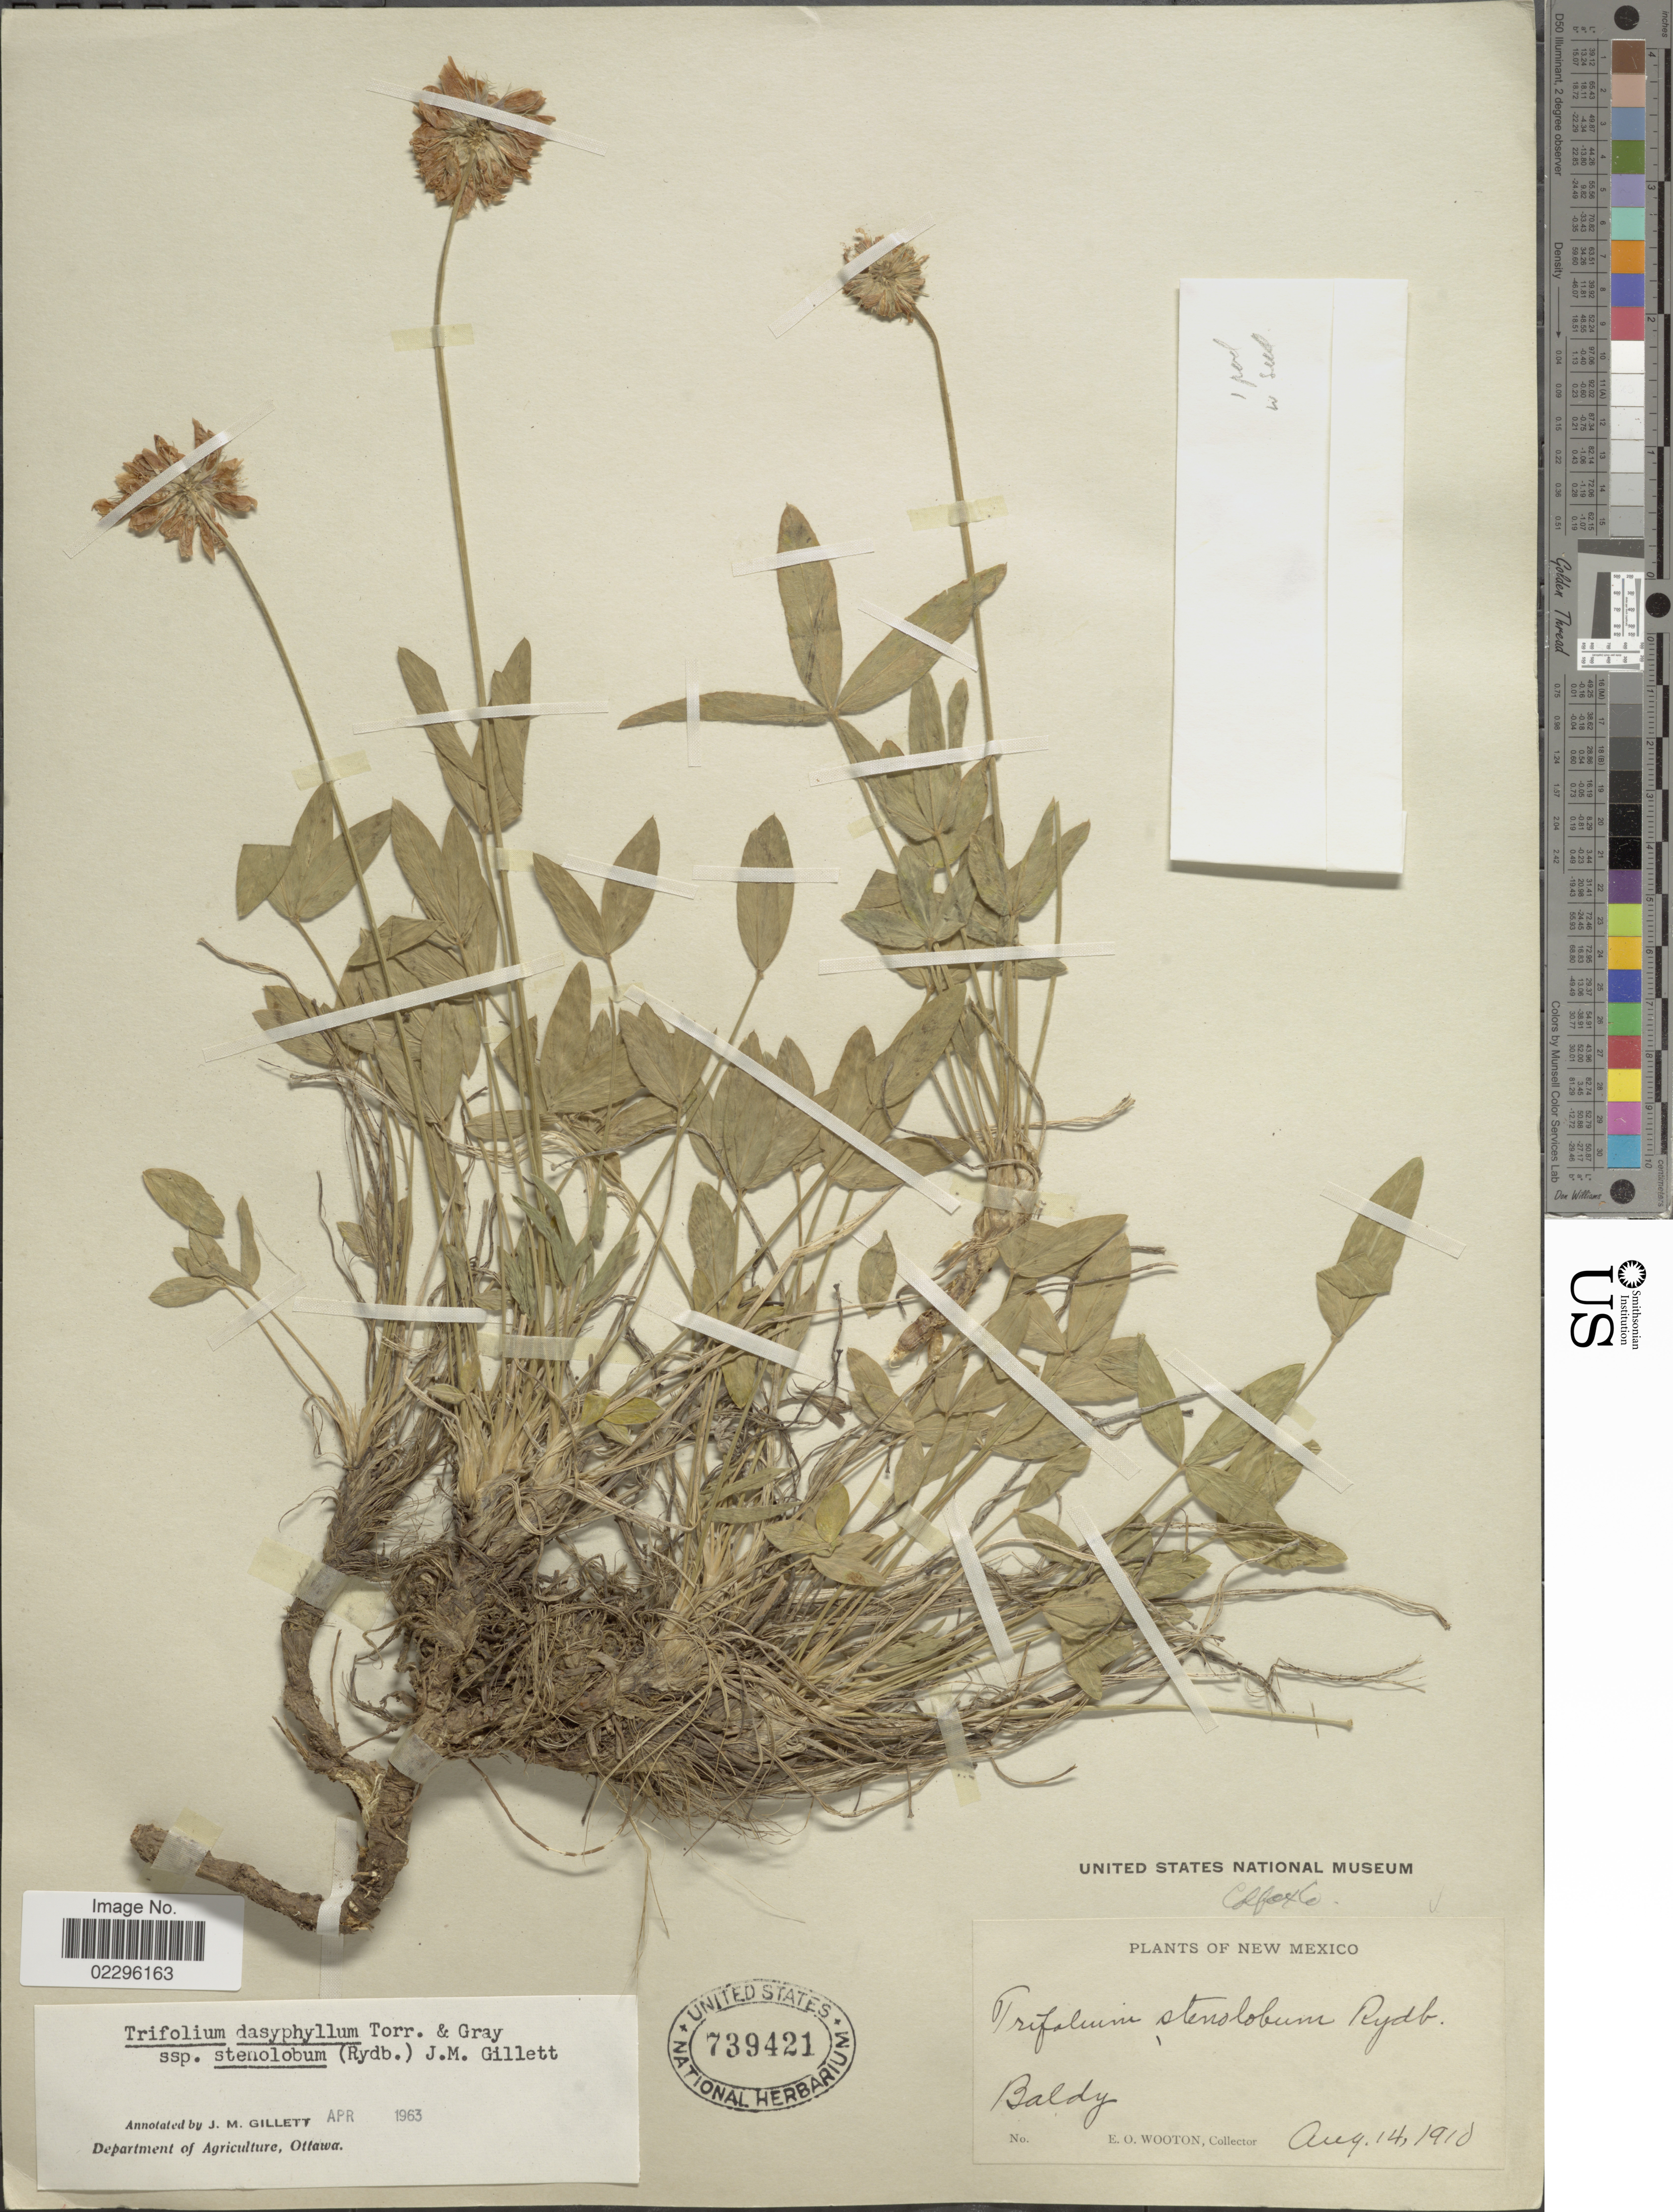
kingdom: Plantae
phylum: Tracheophyta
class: Magnoliopsida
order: Fabales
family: Fabaceae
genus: Trifolium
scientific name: Trifolium dasyphyllum subsp. stenolobum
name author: (Rydb.) J.M. Gillett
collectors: E. O. Wooton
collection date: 1910-08-14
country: United States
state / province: New Mexico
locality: Baldy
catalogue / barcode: US 739421